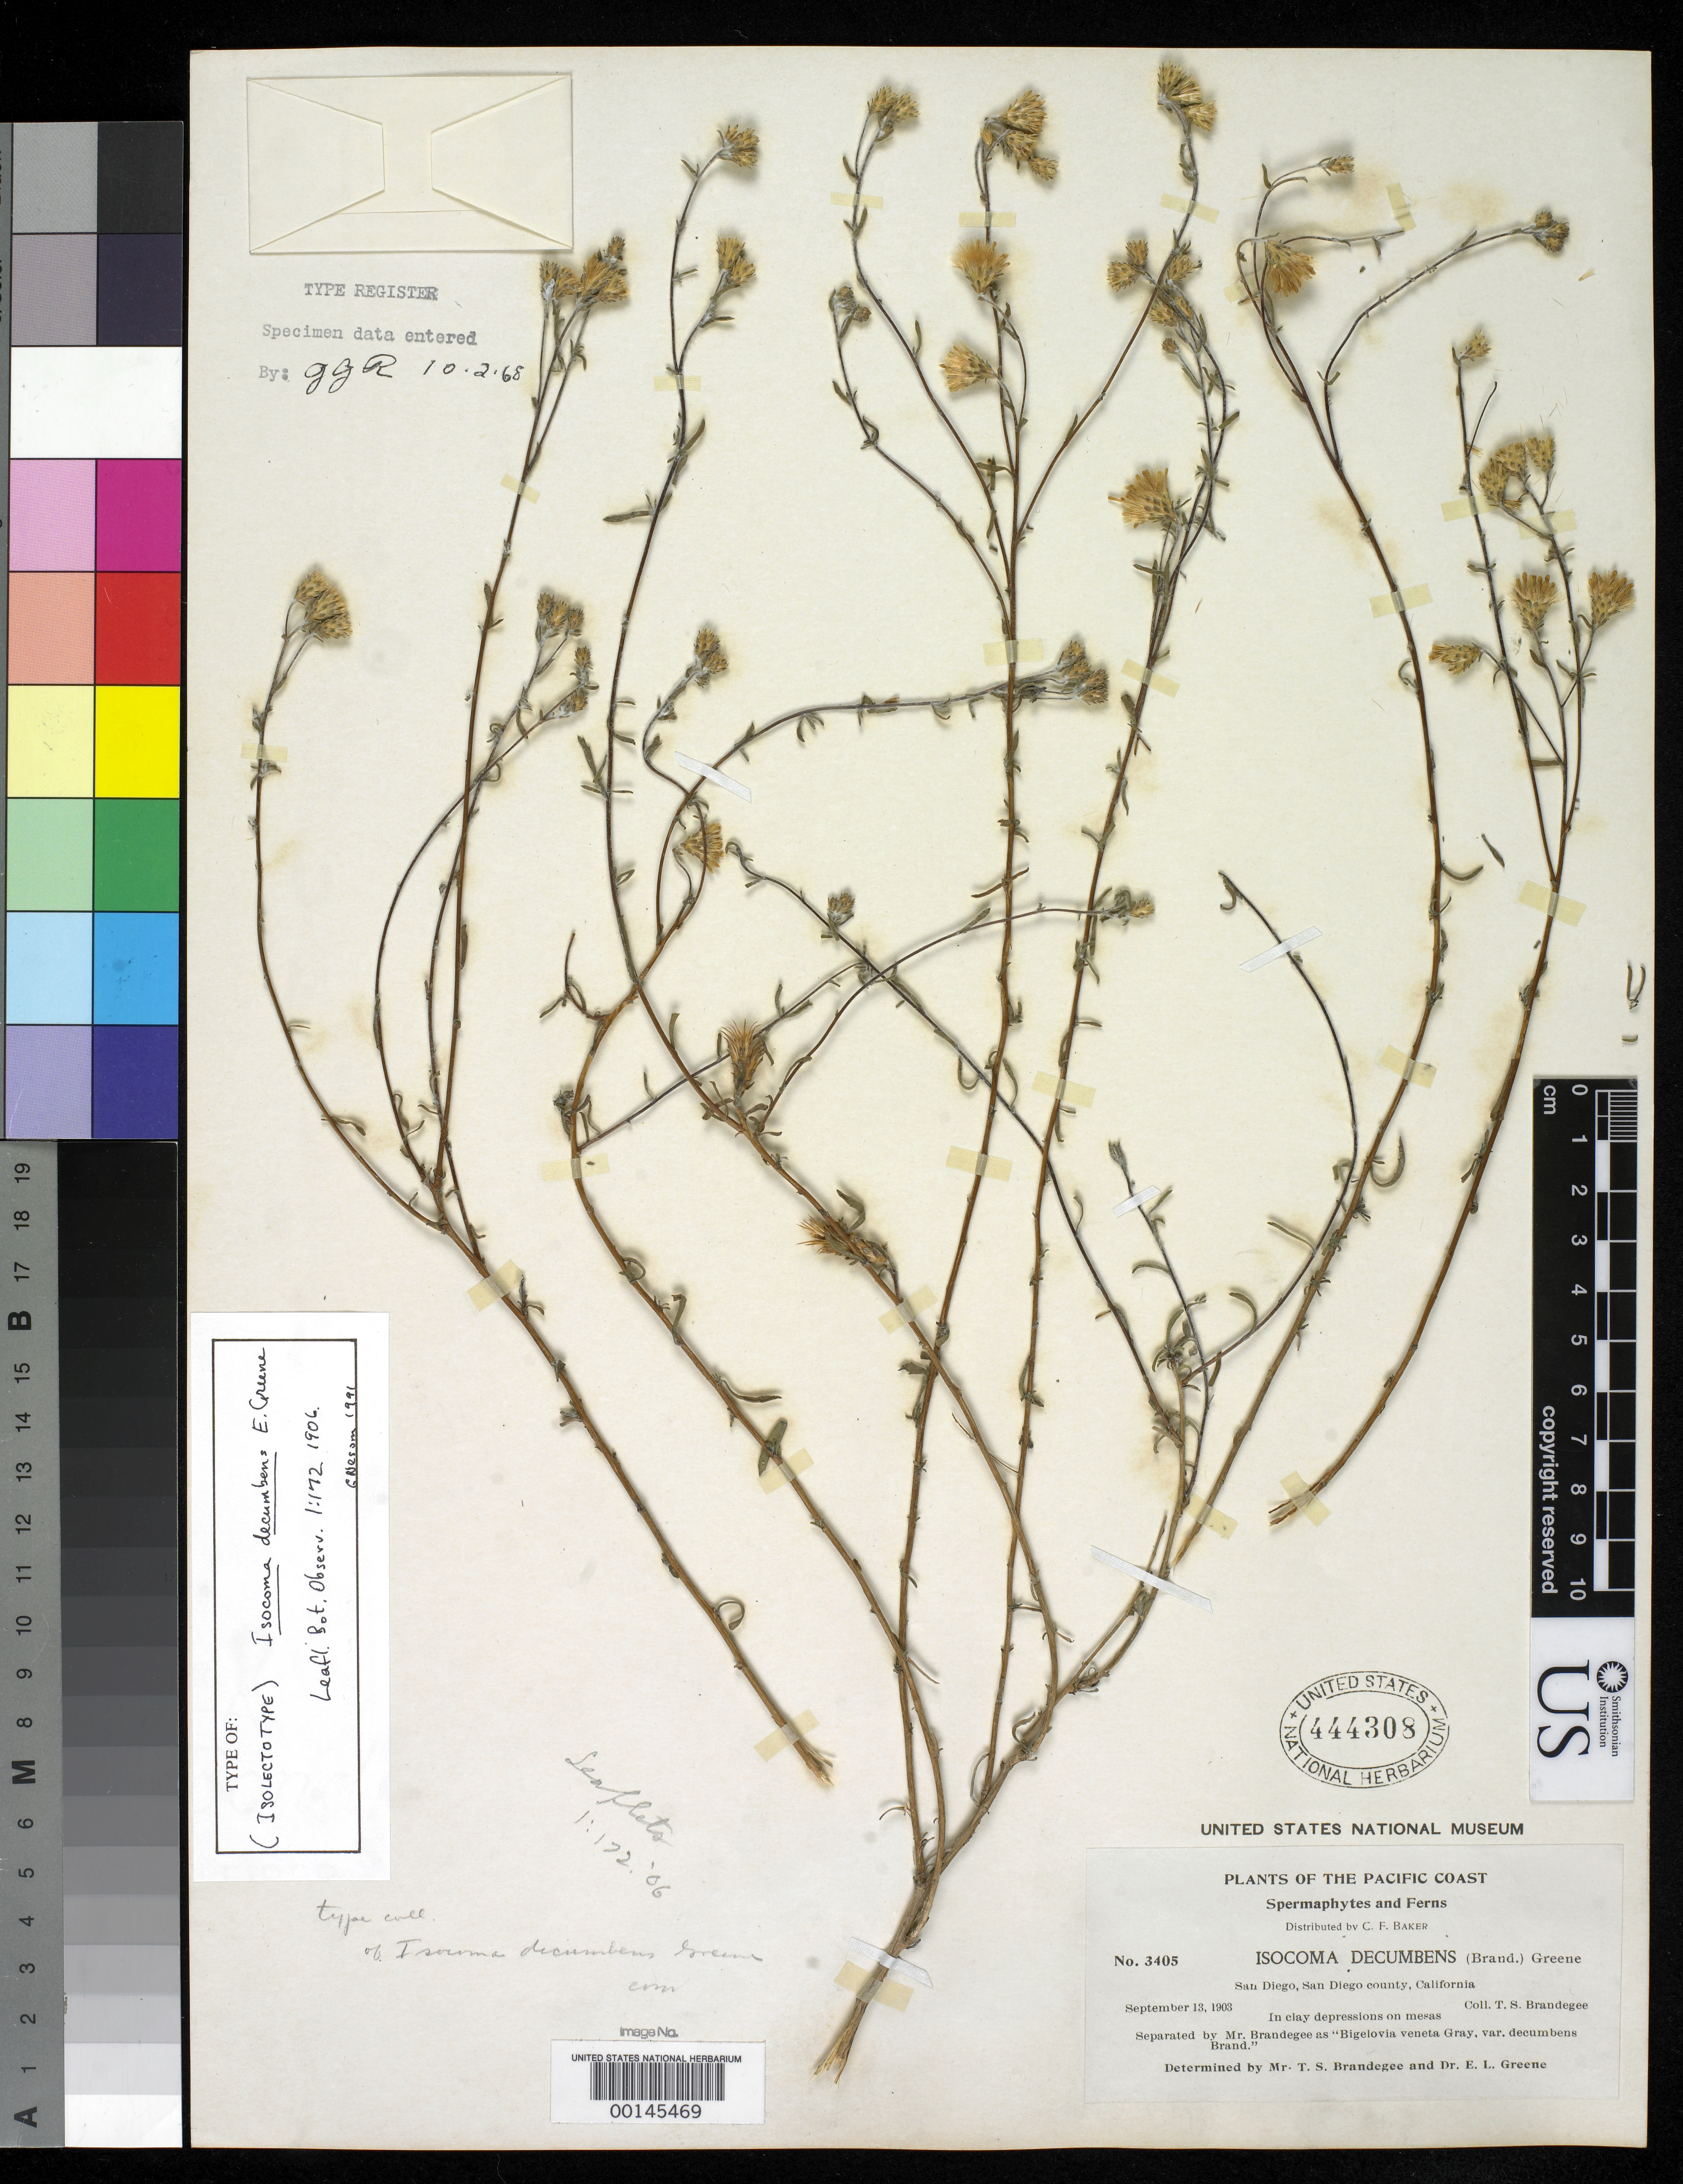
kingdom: Plantae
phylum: Tracheophyta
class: Magnoliopsida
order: Asterales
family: Asteraceae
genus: Isocoma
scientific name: Isocoma veneta var. decumbens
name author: Jeps.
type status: Isolectotype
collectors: T. S. Brandegee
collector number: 3405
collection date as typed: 13 Sep 1903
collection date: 1903-09-13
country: United States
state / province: California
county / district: San Diego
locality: San Diego.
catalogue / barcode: US 444308